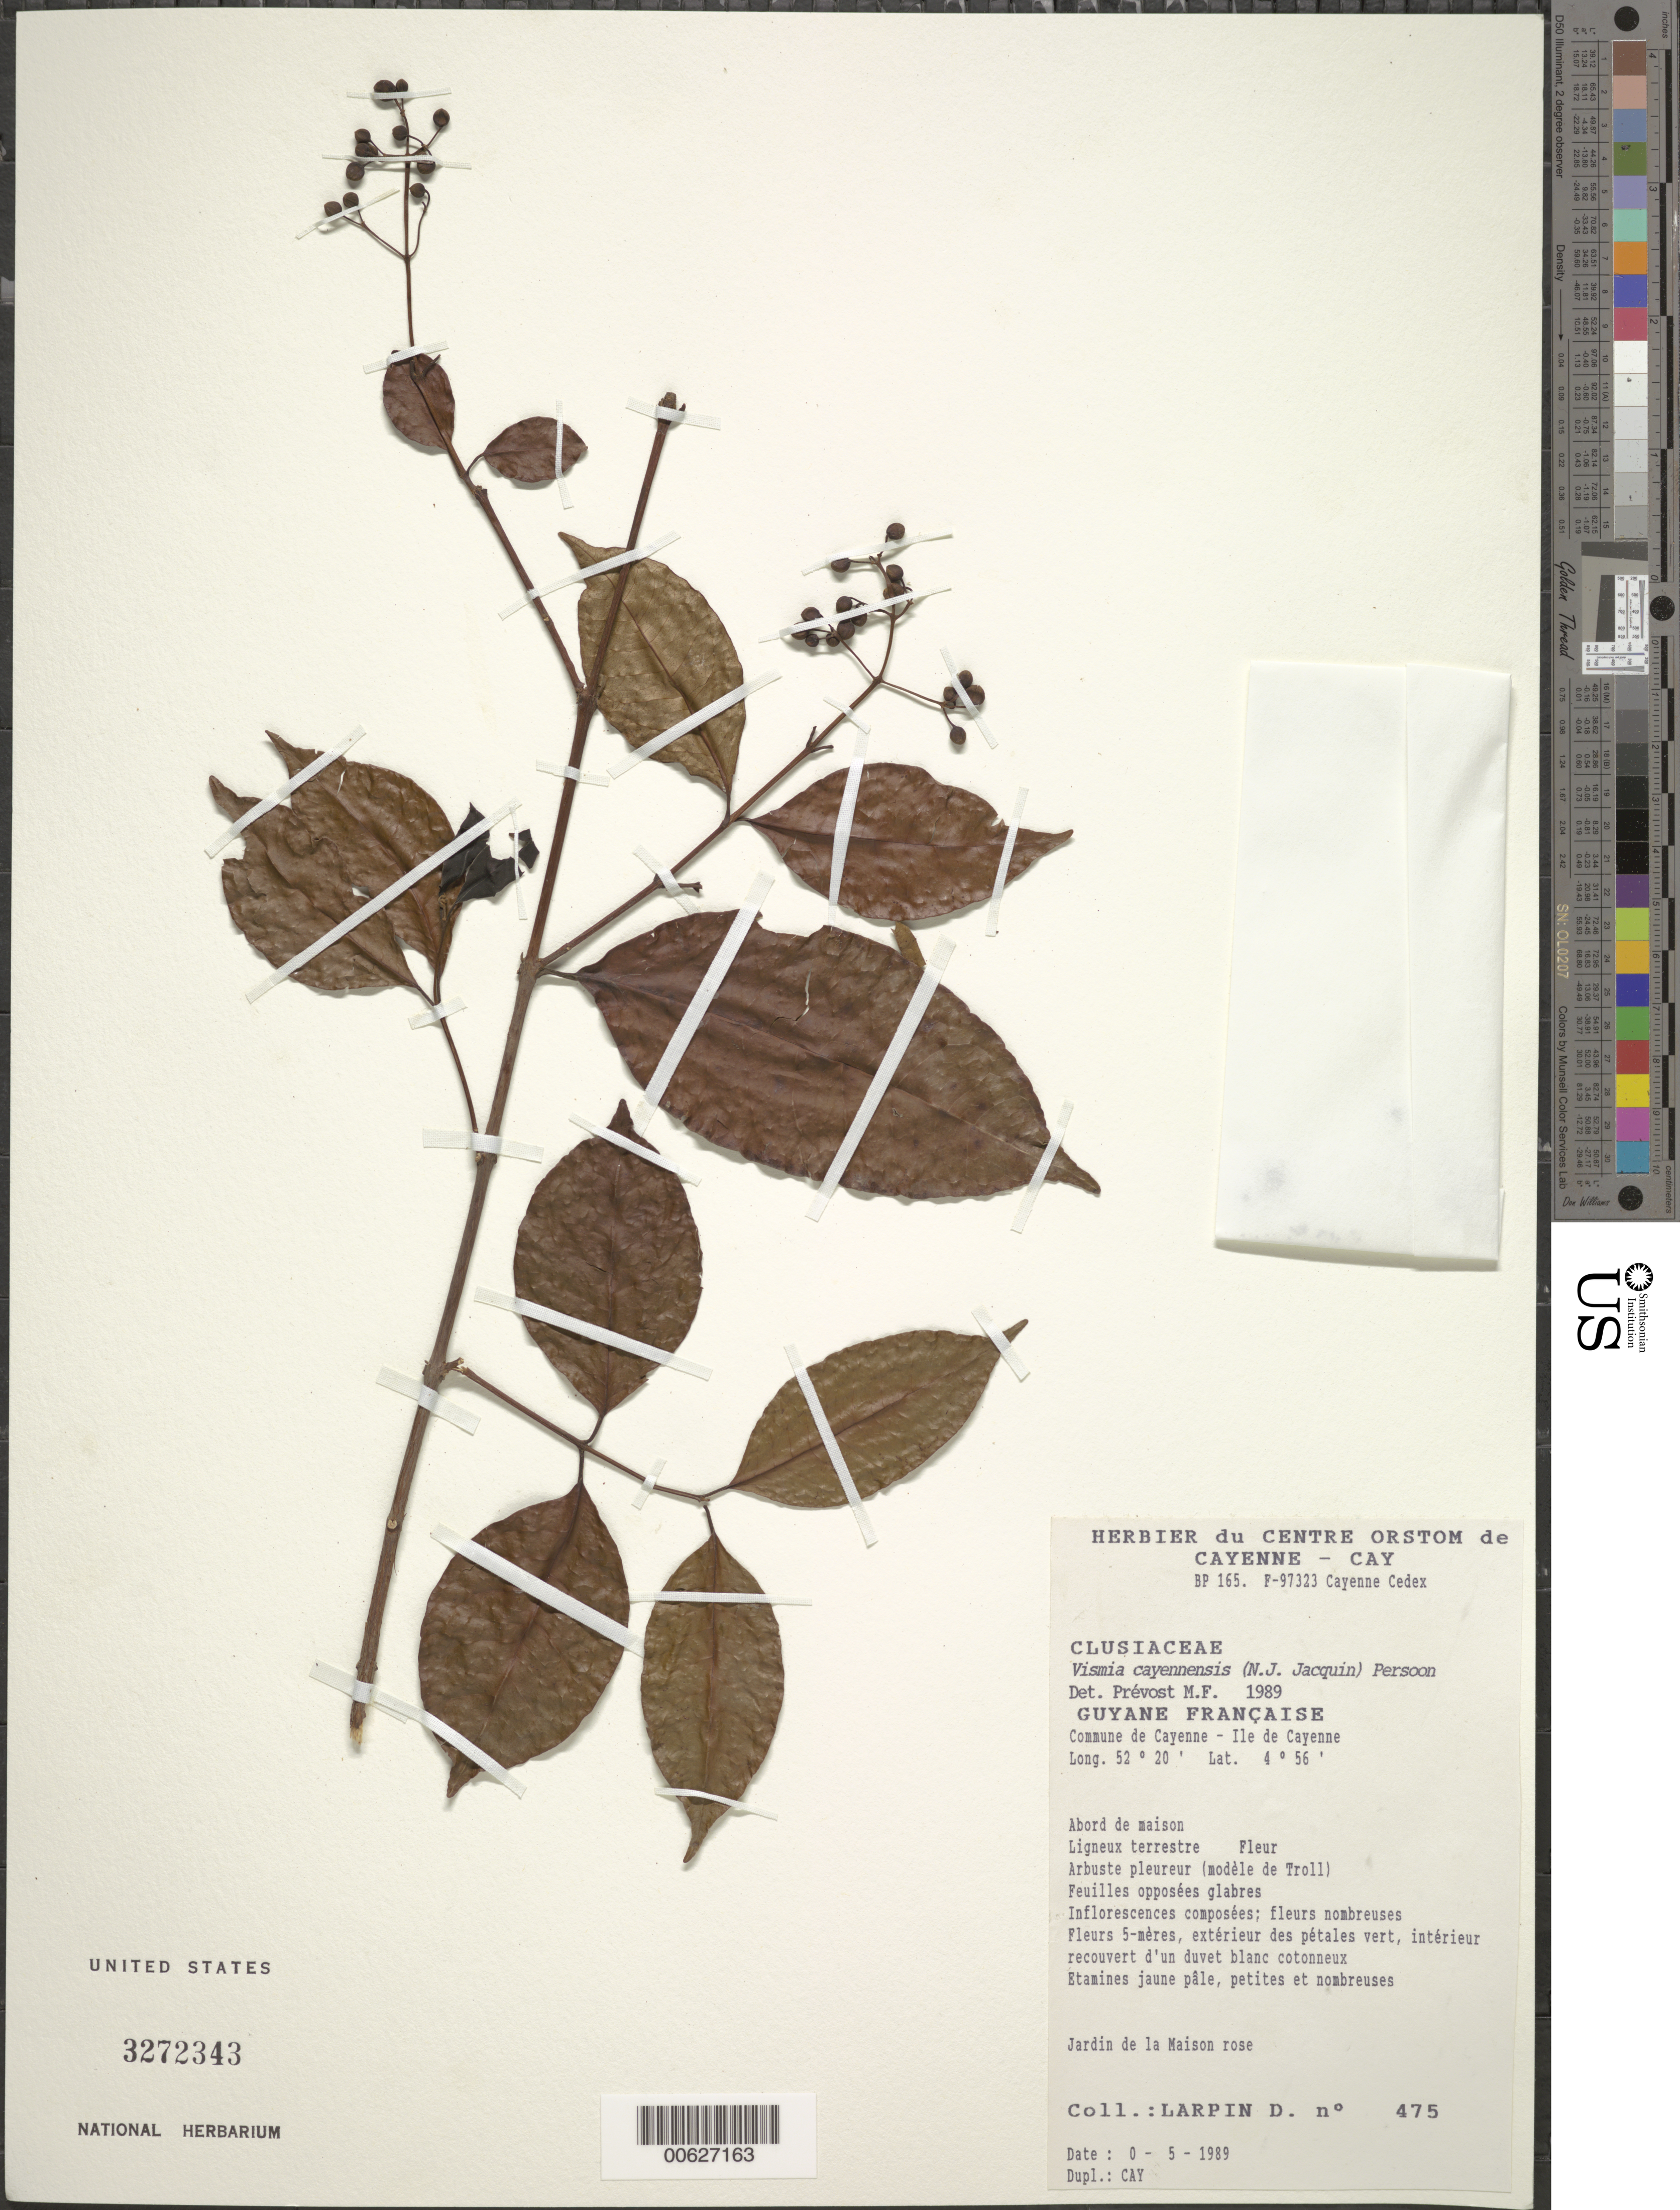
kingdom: Plantae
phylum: Tracheophyta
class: Magnoliopsida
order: Malpighiales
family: Hypericaceae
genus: Vismia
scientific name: Vismia cayennensis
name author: (Jacq.) Pers.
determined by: Prévost, M.-F.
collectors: D. Larpin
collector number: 475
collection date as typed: May-89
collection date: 1989-05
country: French Guiana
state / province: Cayenne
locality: Cayenne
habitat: Arbord de maison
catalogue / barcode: US 3272343